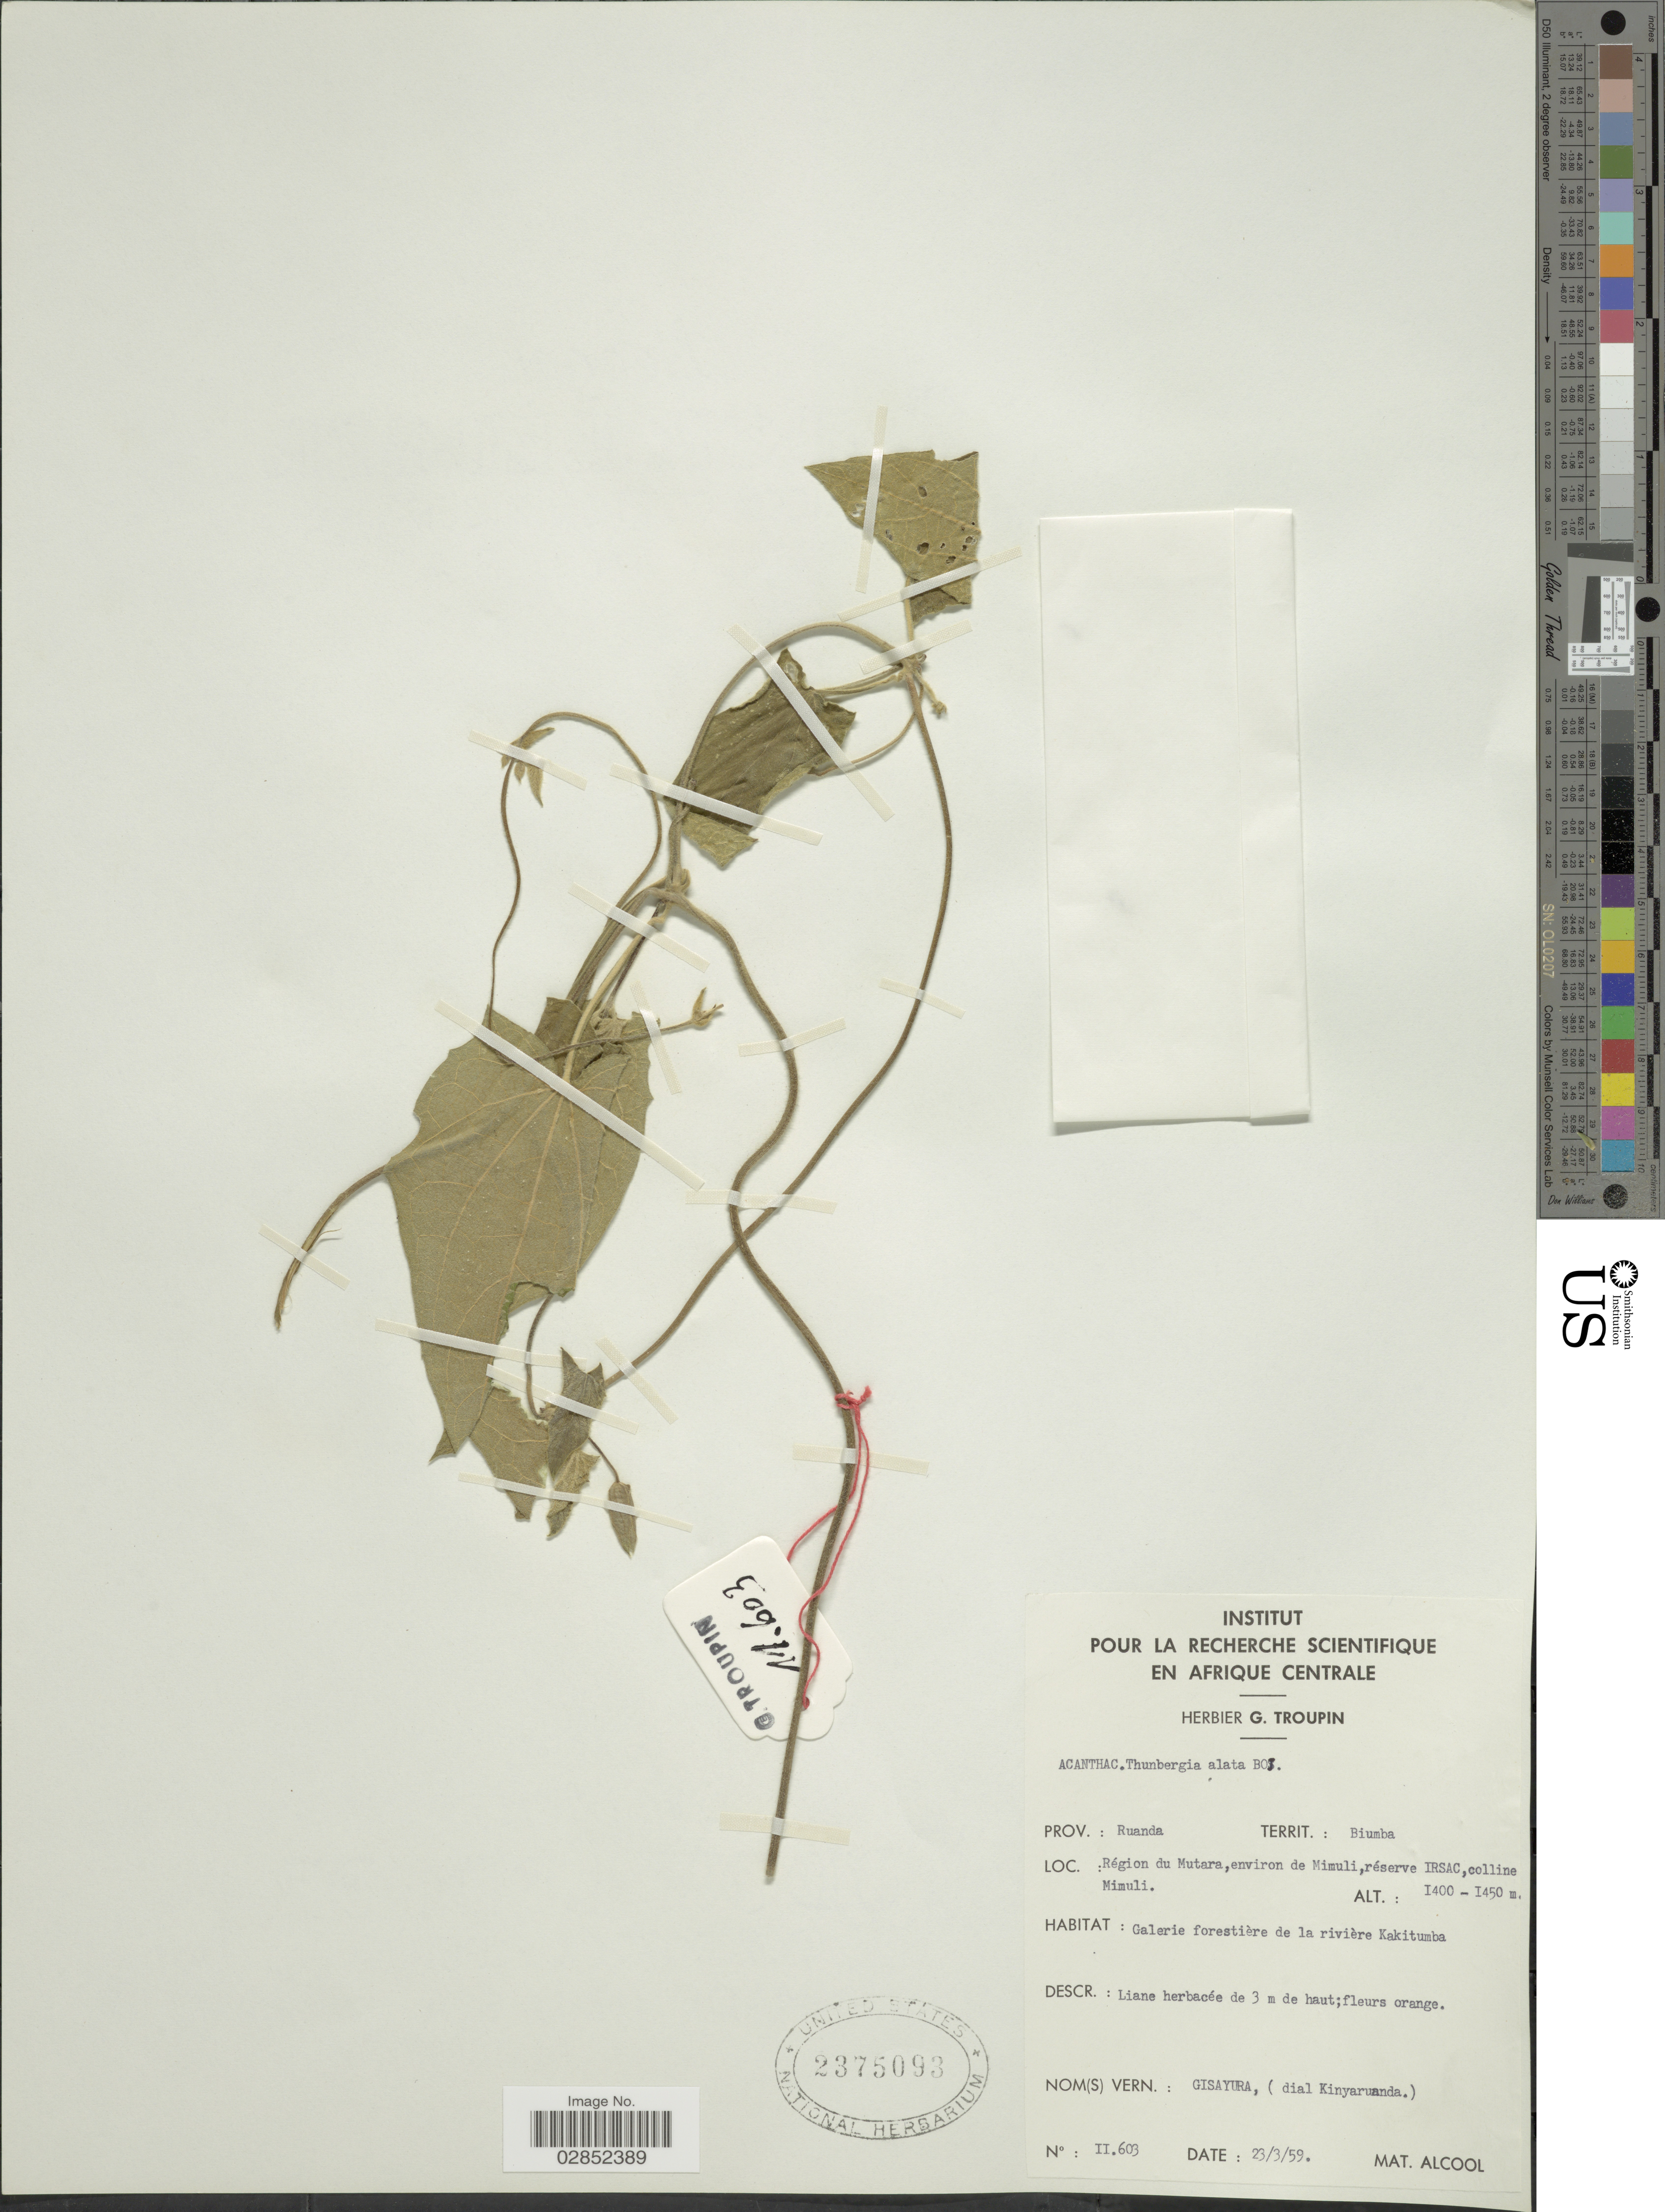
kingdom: Plantae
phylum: Tracheophyta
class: Magnoliopsida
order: Lamiales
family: Acanthaceae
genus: Thunbergia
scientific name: Thunbergia alata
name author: Bojer ex Sims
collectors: ex herb. G. Troupin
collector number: II. 603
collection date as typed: Transcribed d/m/y: 23/3/59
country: Rwanda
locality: Prov.: Ruanda, Territ.: Biumba, Région du Mutara, environ de Mimuli, réserve IRSAC, colline Mimuli, Galerie forestière de la rivière Kakitumba.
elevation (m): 1400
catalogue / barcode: US 2375093